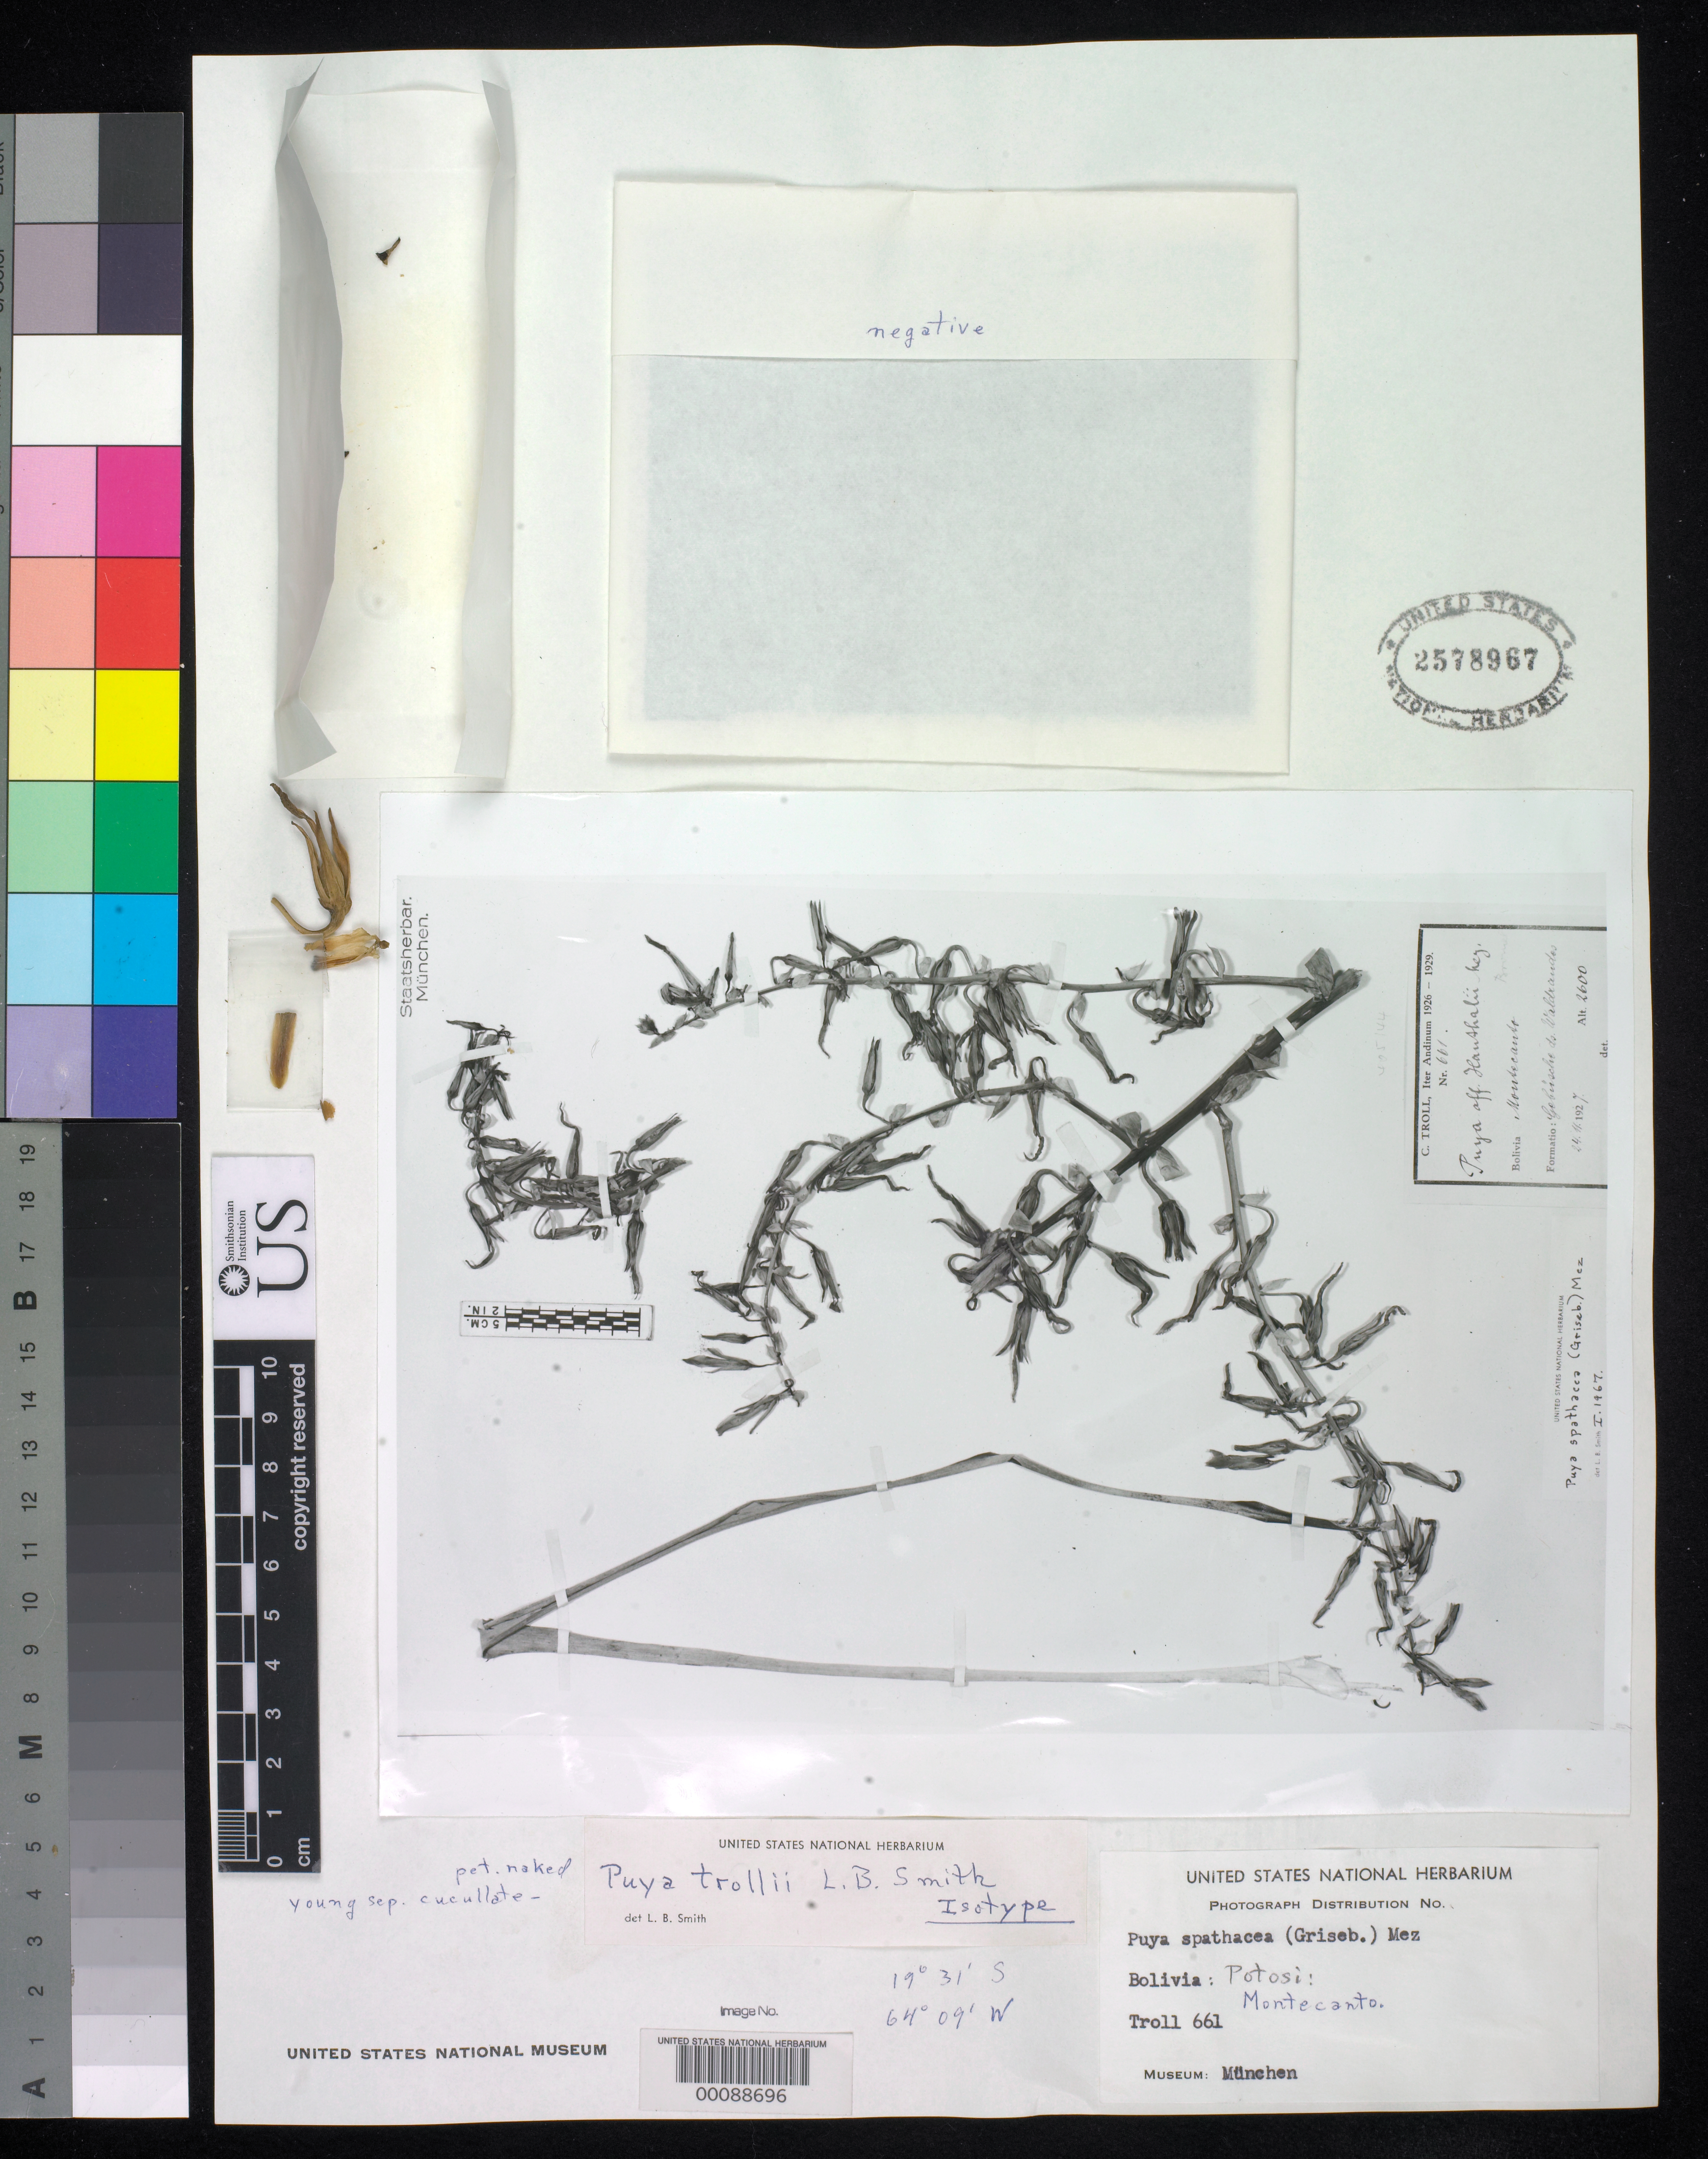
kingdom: Plantae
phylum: Tracheophyta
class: Liliopsida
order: Poales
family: Bromeliaceae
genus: Puya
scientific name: Puya trollii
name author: L.B. Sm.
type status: Isotype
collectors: C. Troll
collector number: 661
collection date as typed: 24 Nov 1927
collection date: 1927-11-24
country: Bolivia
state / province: Potosí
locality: Montecanto.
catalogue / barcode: US 2578967